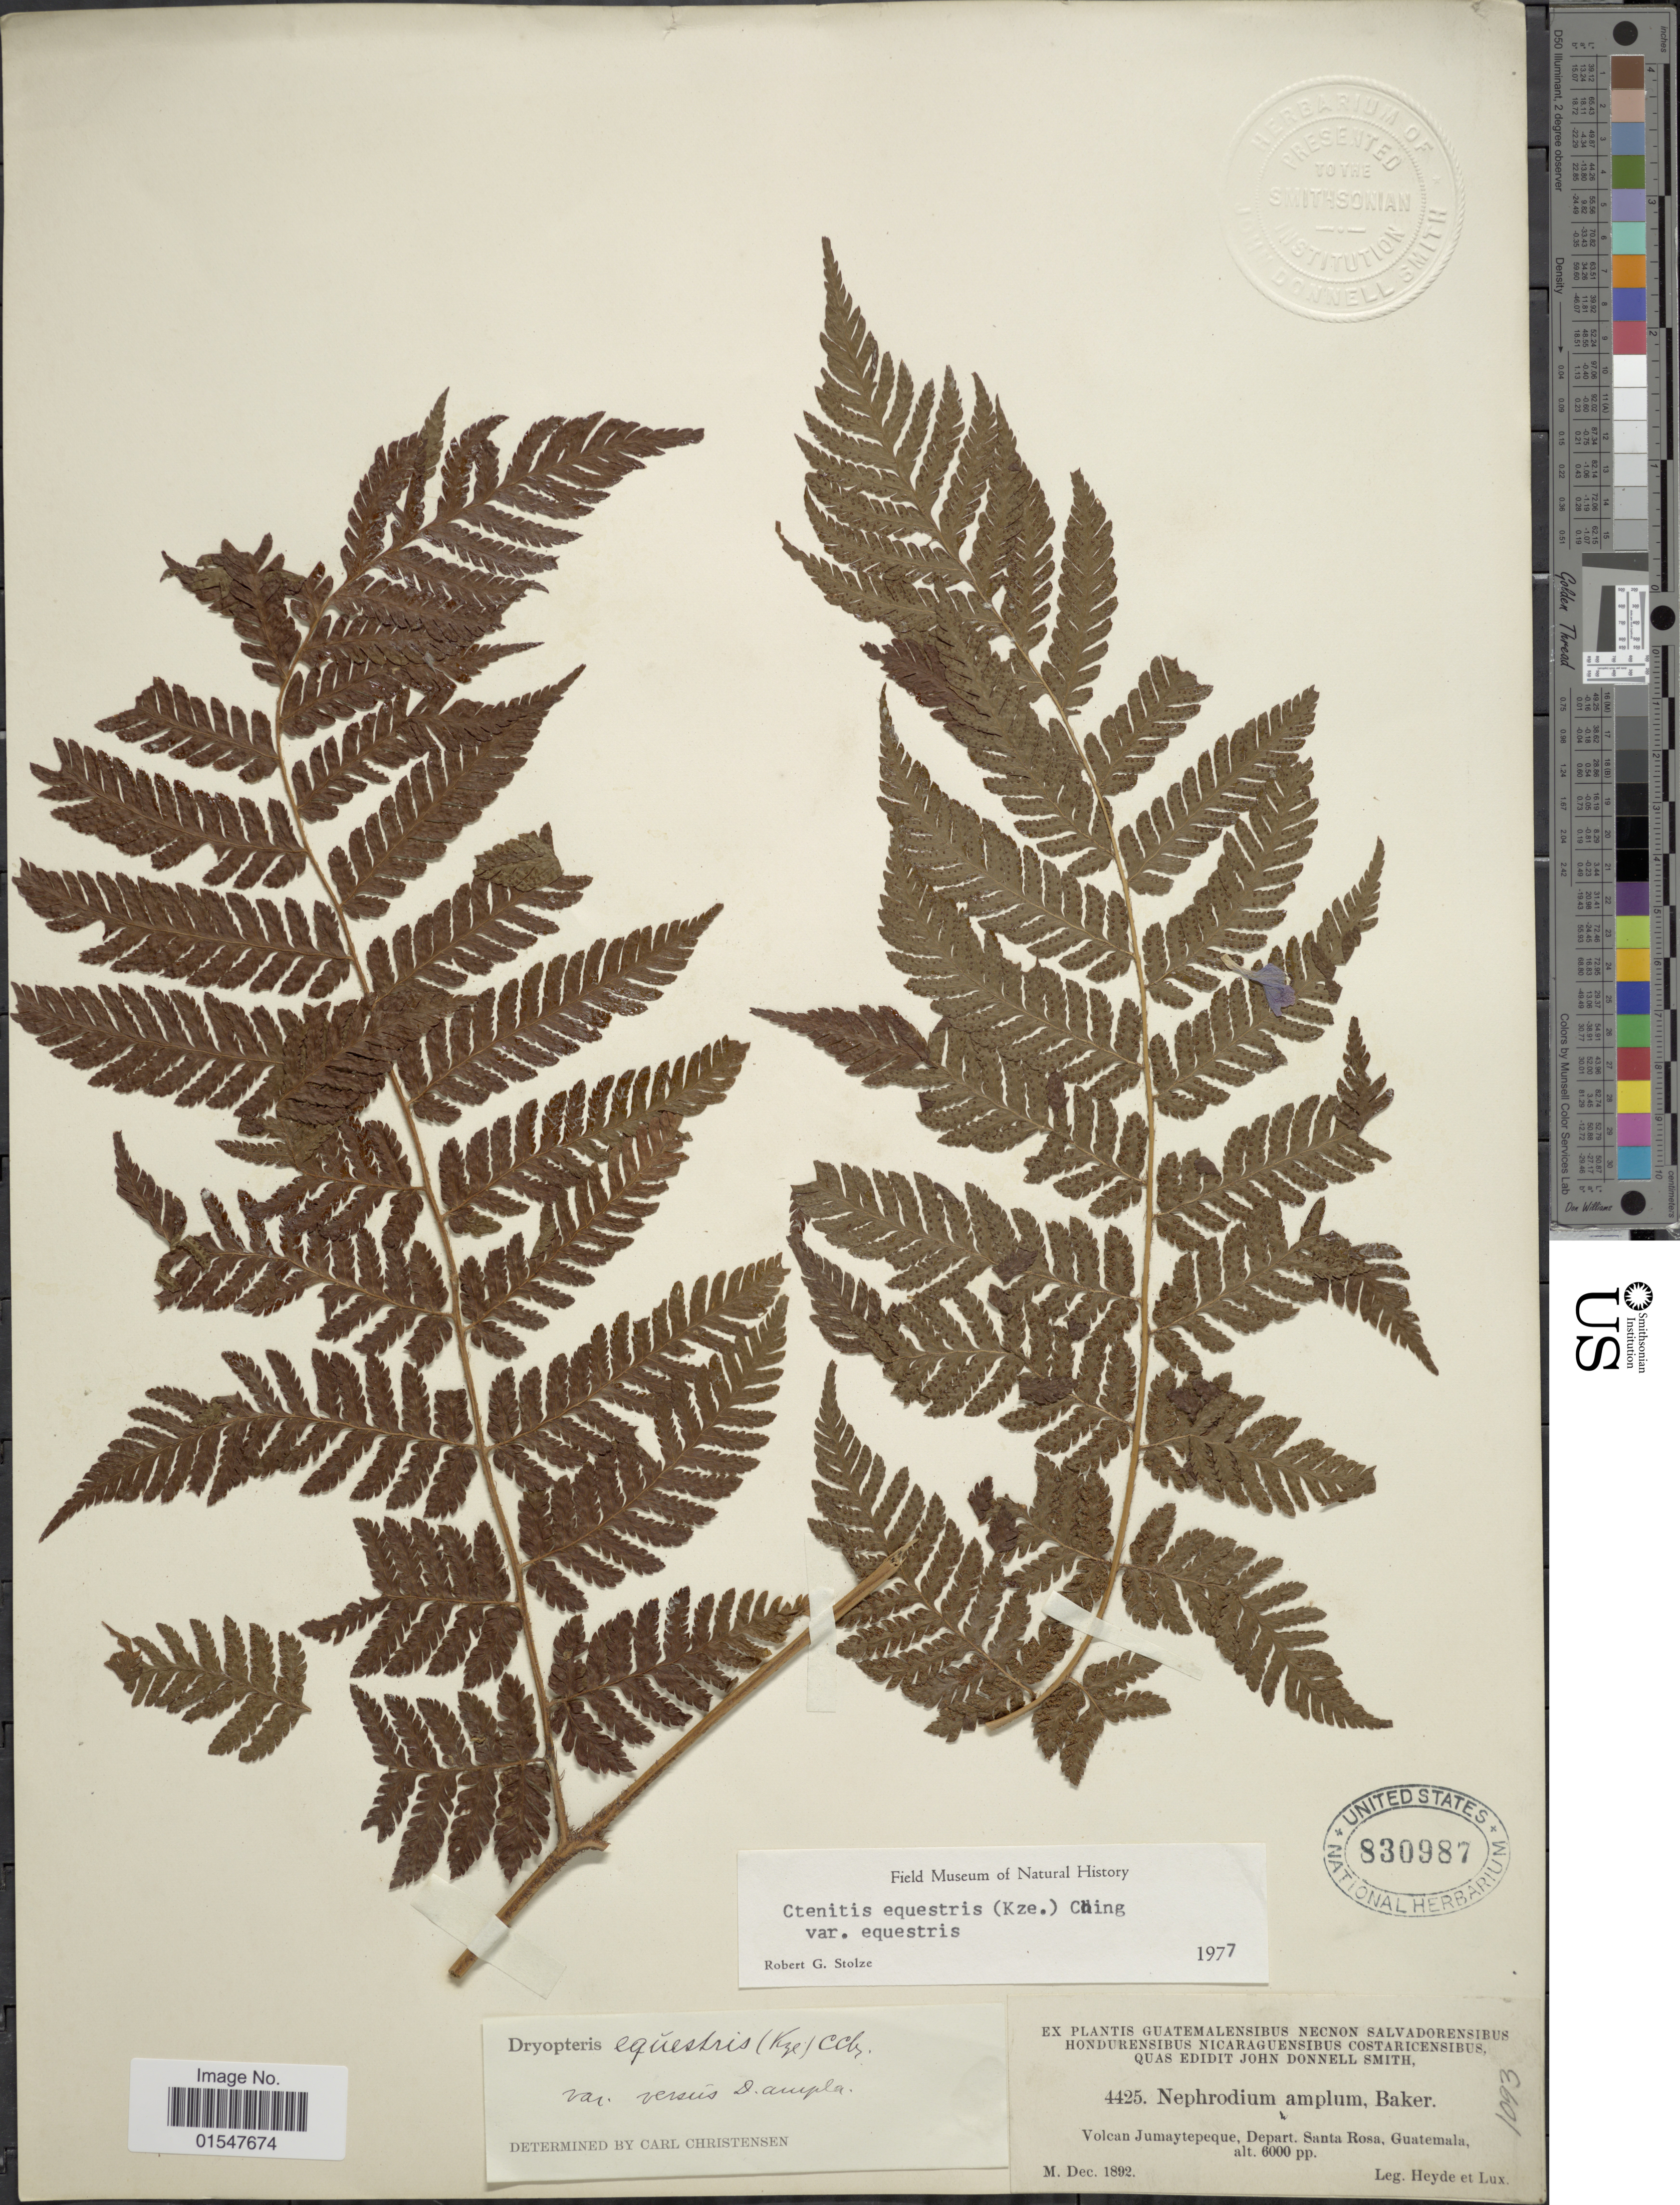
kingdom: Plantae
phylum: Tracheophyta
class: Polypodiopsida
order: Polypodiales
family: Dryopteridaceae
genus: Ctenitis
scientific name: Ctenitis equestris var. equestris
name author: (Kunze) Ching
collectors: Heyde & Lux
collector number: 4425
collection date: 1892-12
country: Guatemala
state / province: Santa Rosa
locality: Volcan Jumaytepeque, Depart. Santa Rosa, Guatemala.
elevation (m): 1829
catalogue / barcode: US 830987